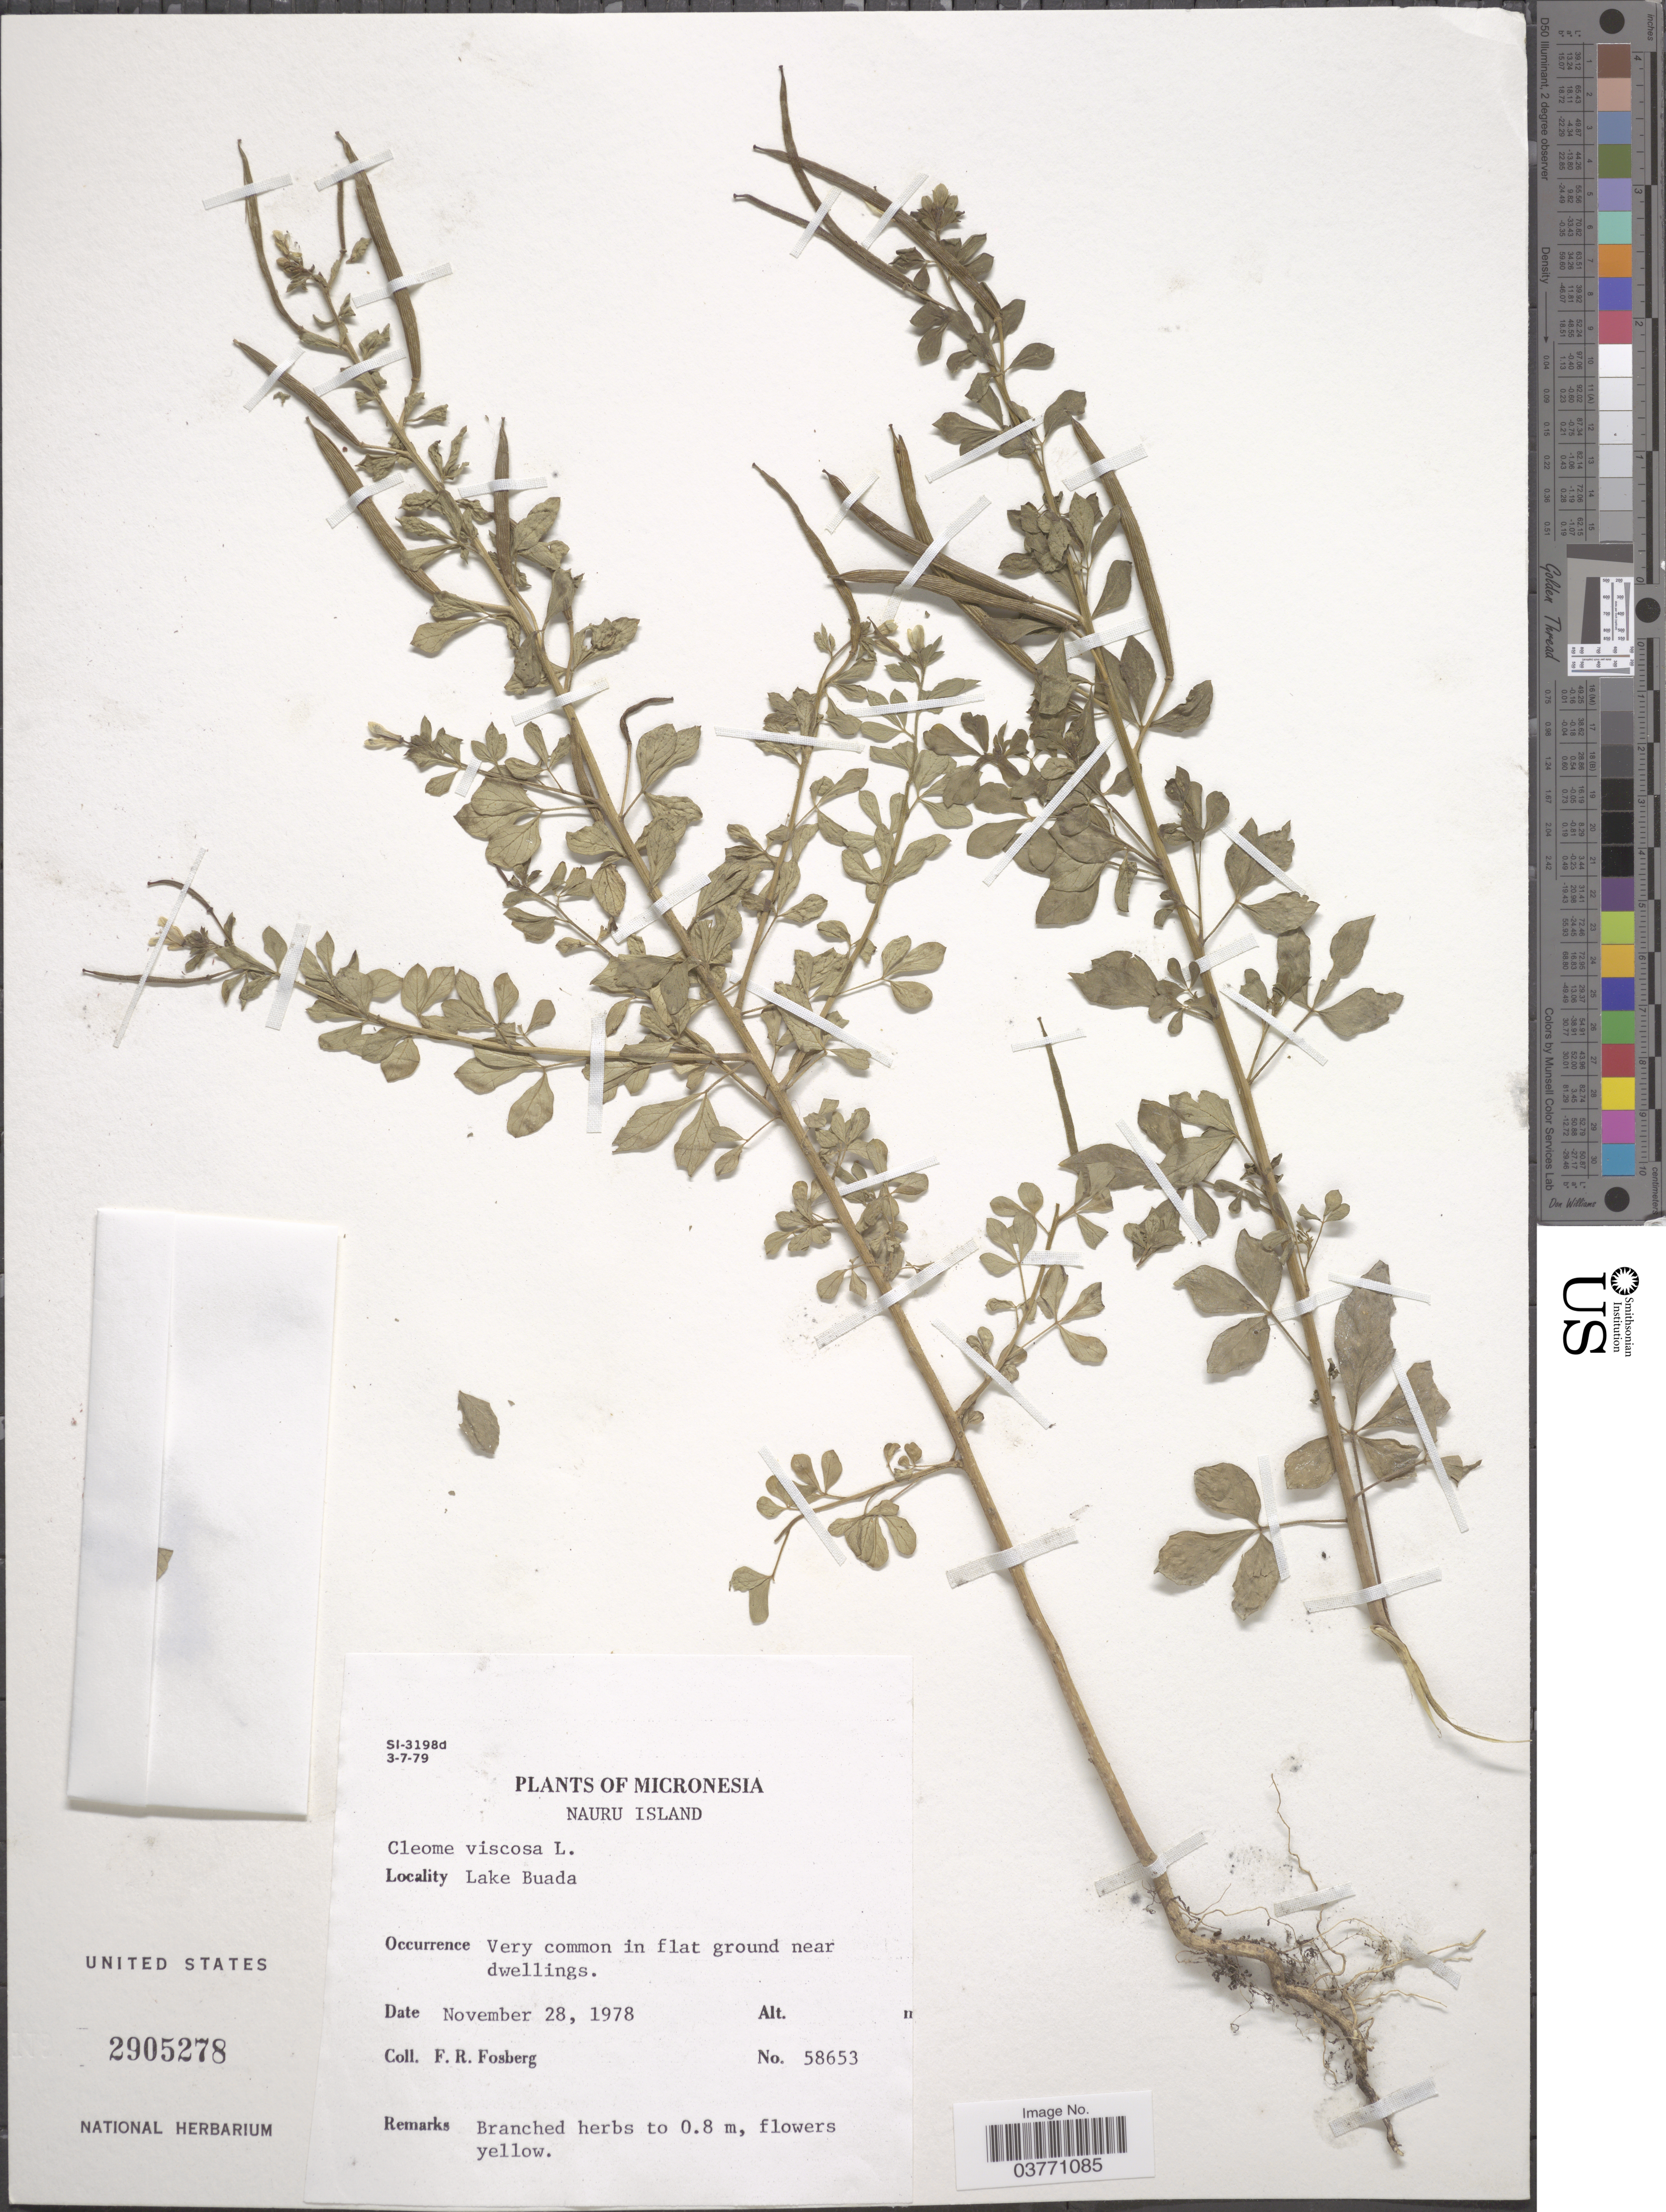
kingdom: Plantae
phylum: Tracheophyta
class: Magnoliopsida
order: Brassicales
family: Cleomaceae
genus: Arivela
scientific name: Arivela viscosa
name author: (L.) Raf.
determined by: Wagner, W. L., (BOT), Smithsonian Institution - National Museum of Natural History (UNITED STATES)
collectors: F. R. Fosberg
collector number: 58653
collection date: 1978-11-28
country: Micronesia, Federated States of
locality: Micronesia. Nauru Island. Lake Buada.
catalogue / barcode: US 2905278